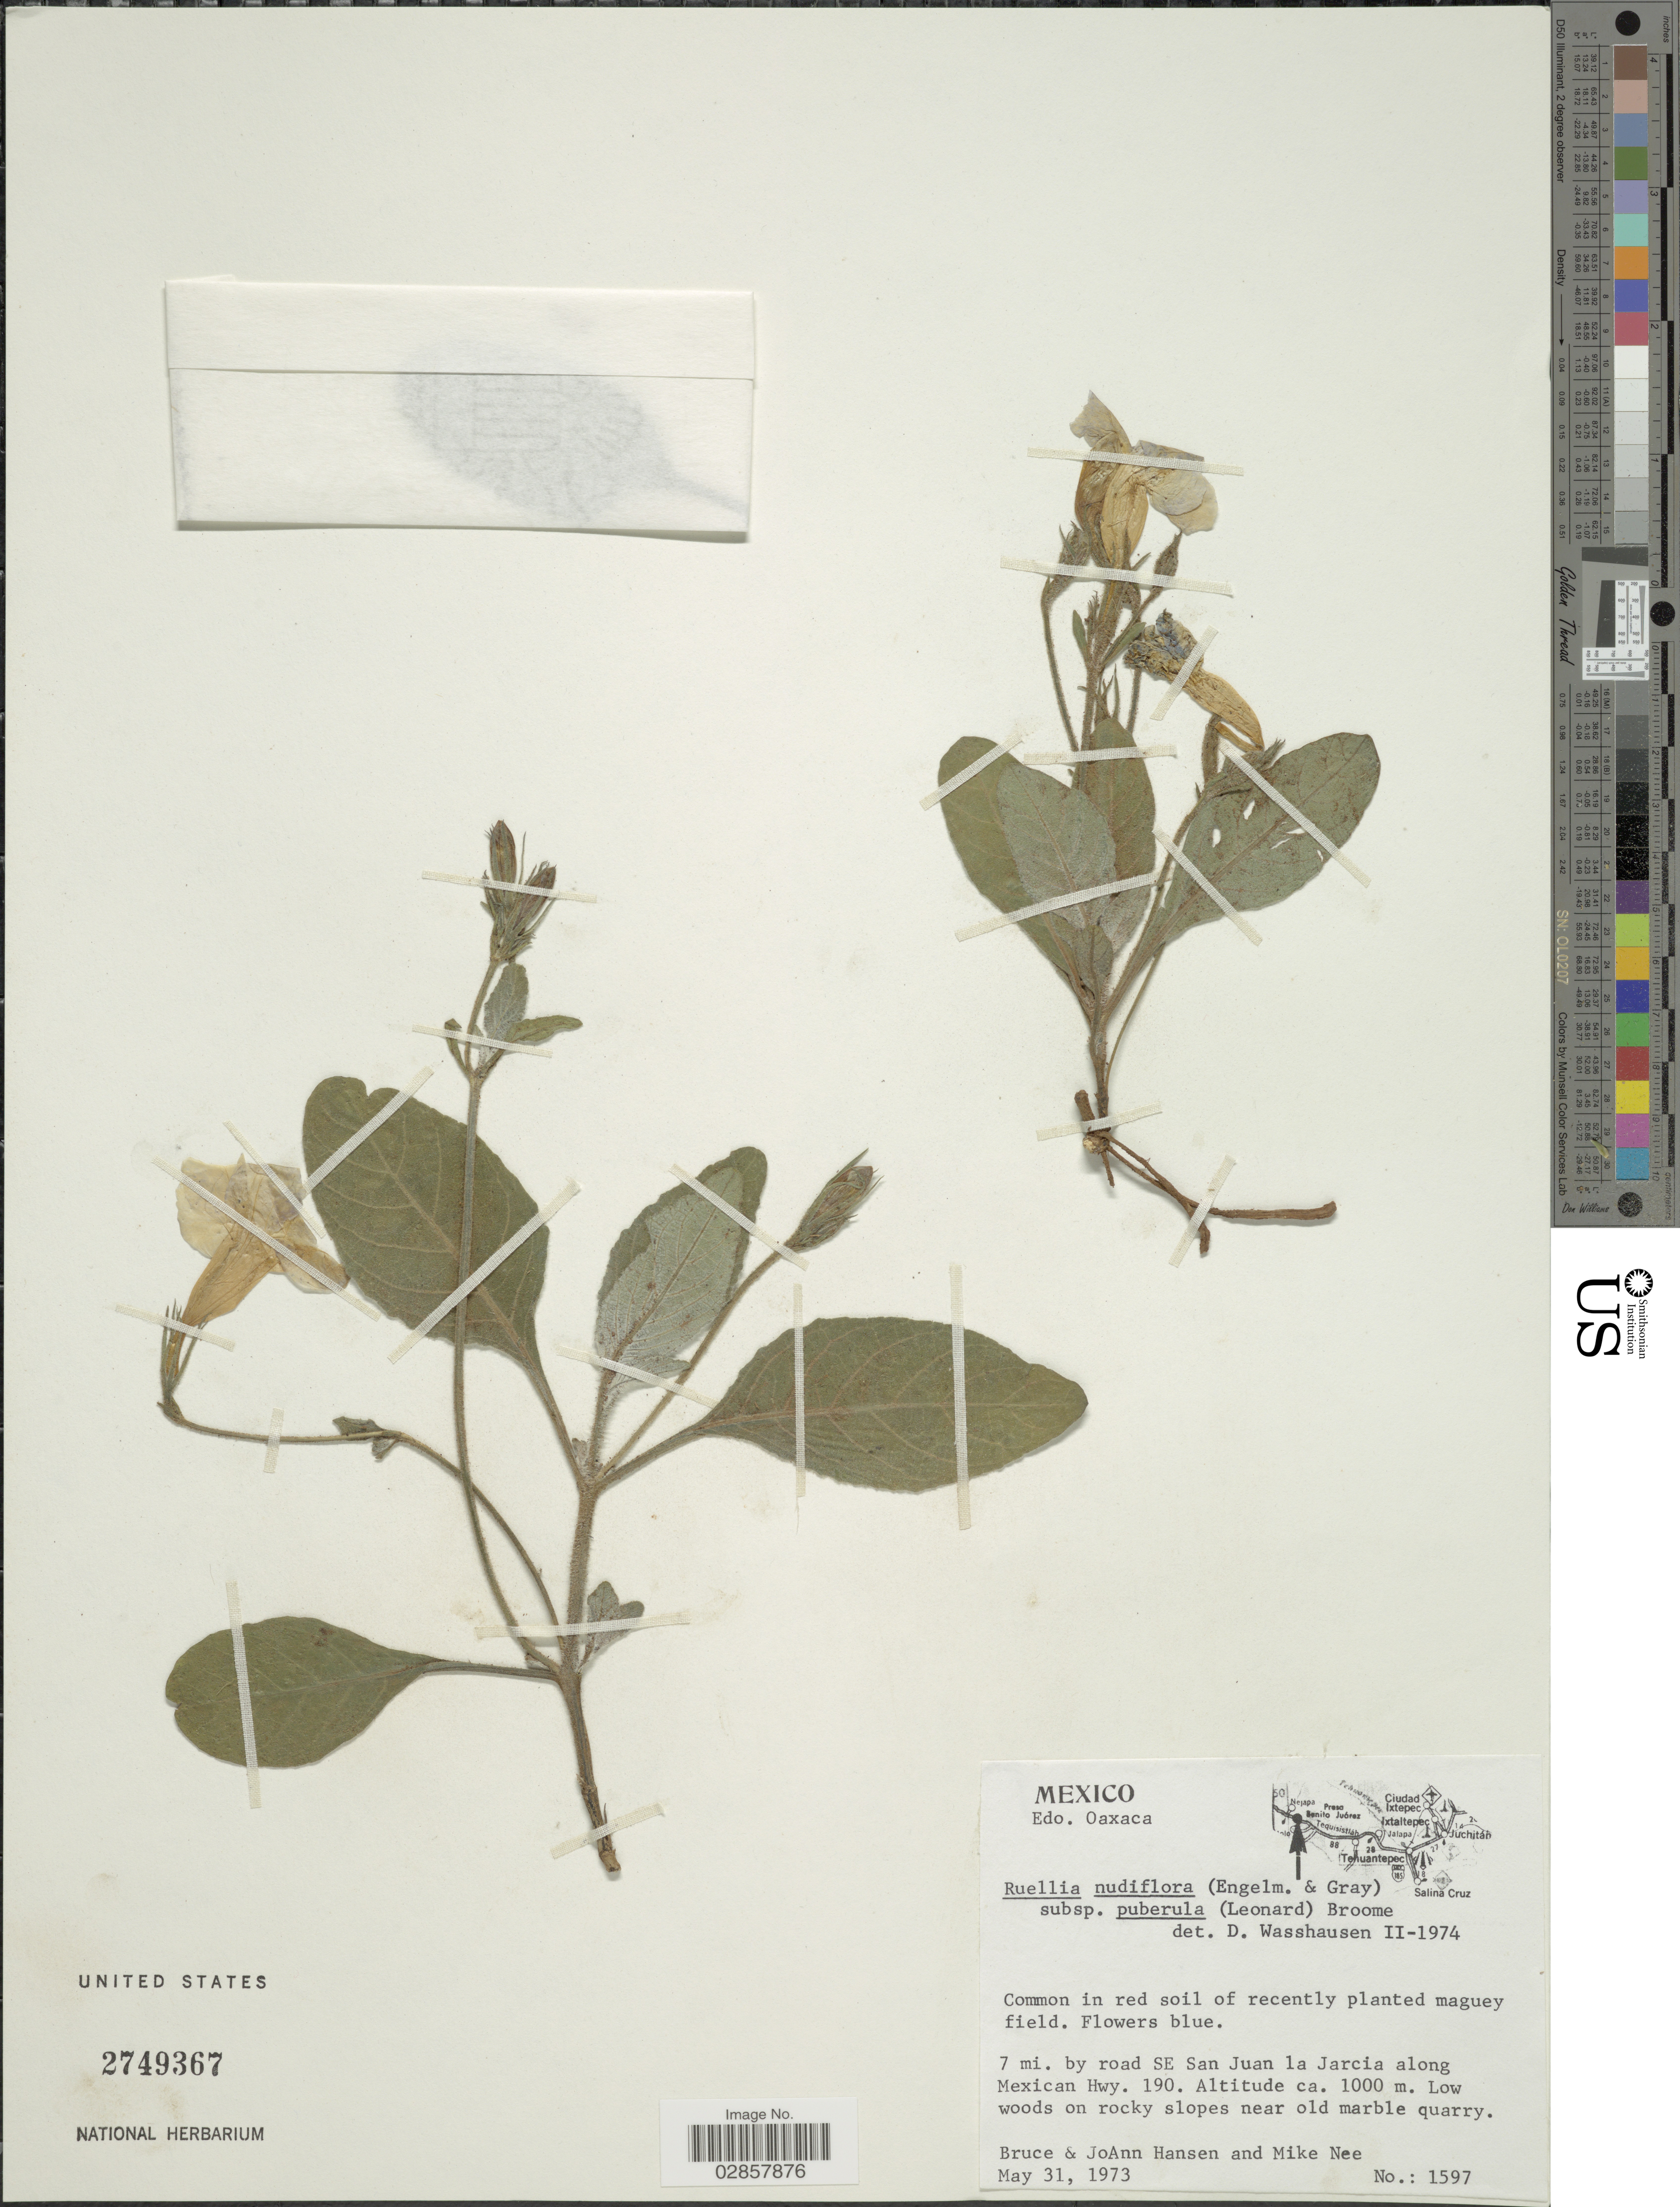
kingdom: Plantae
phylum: Tracheophyta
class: Magnoliopsida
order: Lamiales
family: Acanthaceae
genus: Ruellia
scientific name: Ruellia nudiflora var. puberula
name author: Leonard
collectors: B. Hansen, J. Hansen & M. Nee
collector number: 1597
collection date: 1973-05-31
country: Mexico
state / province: Oaxaca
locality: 7 mi. by road SE San Juan la Jarcia lalong Mexican Hwy. 190.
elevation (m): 1000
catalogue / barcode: US 2749367